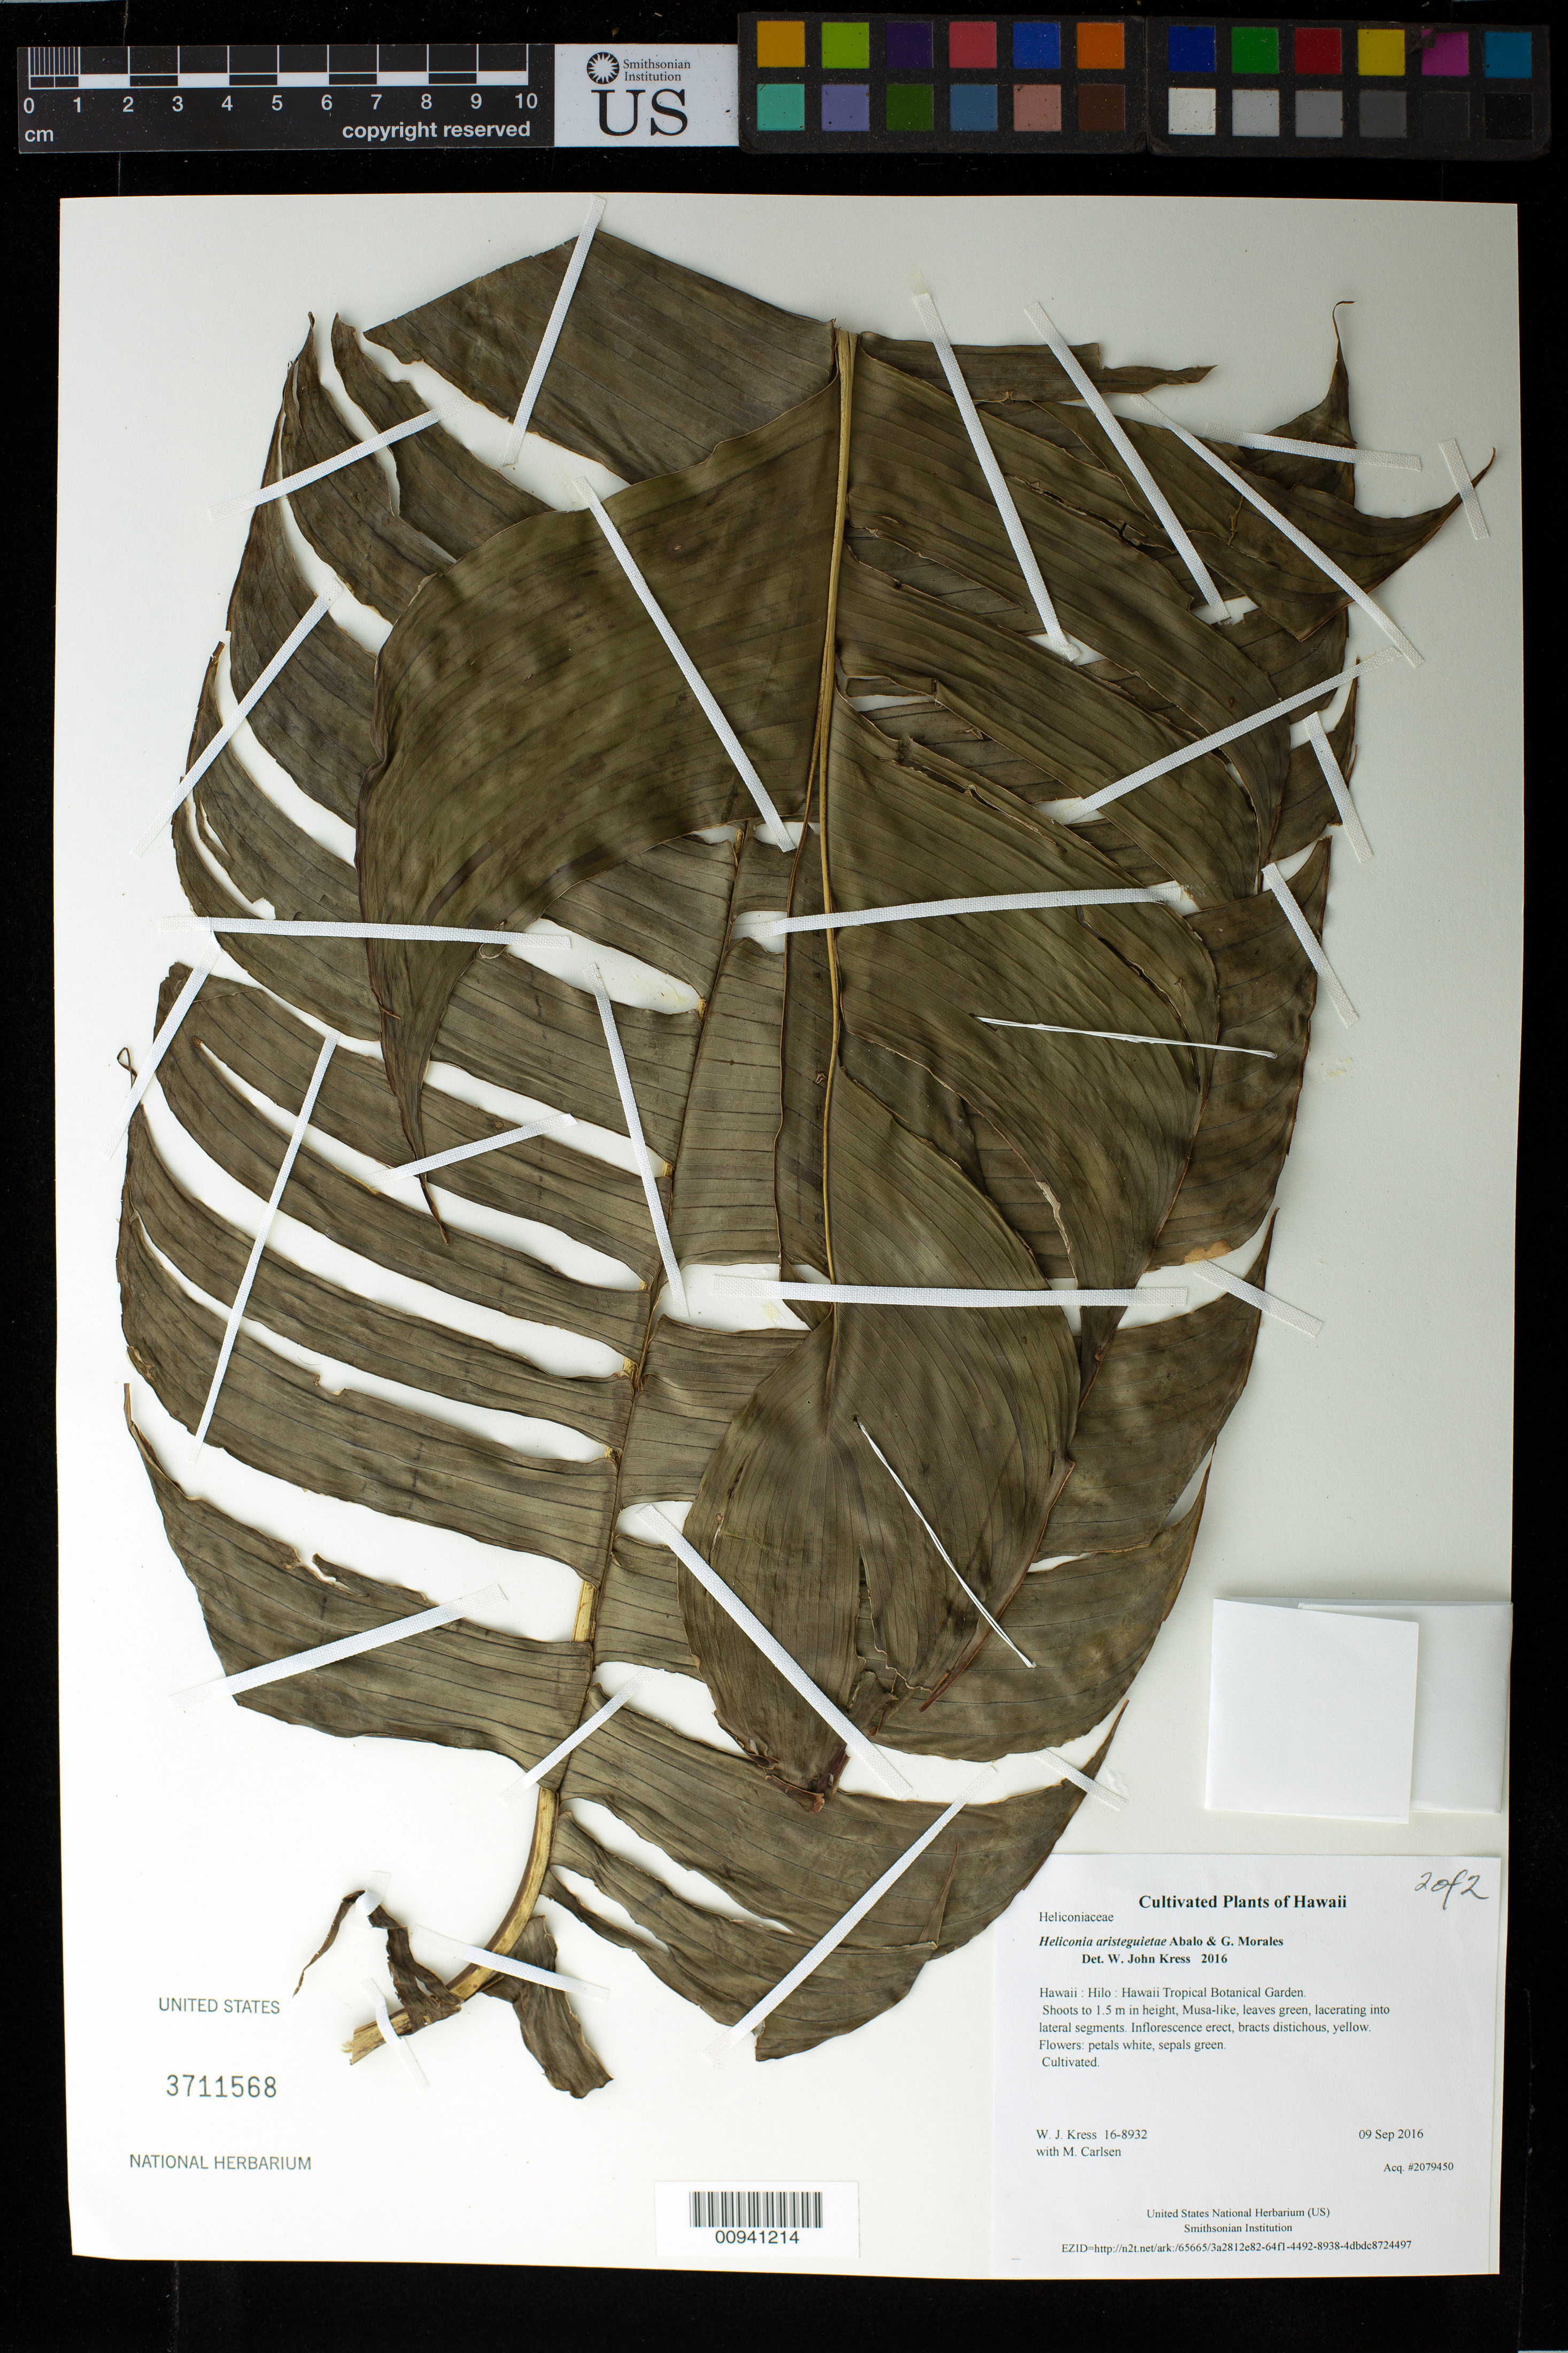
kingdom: Plantae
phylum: Tracheophyta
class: Liliopsida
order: Zingiberales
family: Heliconiaceae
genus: Heliconia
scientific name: Heliconia aristeguietae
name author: Abalo & G. Morales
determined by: Kress, W. J., (US), Smithsonian Institution - National Museum of Natural History (UNITED STATES)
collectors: W. J. Kress & M. M. Carlsen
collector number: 16-8932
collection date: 2016-09-09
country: United States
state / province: Hawaii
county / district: Hawaii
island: Hawaii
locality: Hawaii Tropical Botanical Garden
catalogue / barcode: US 3711568